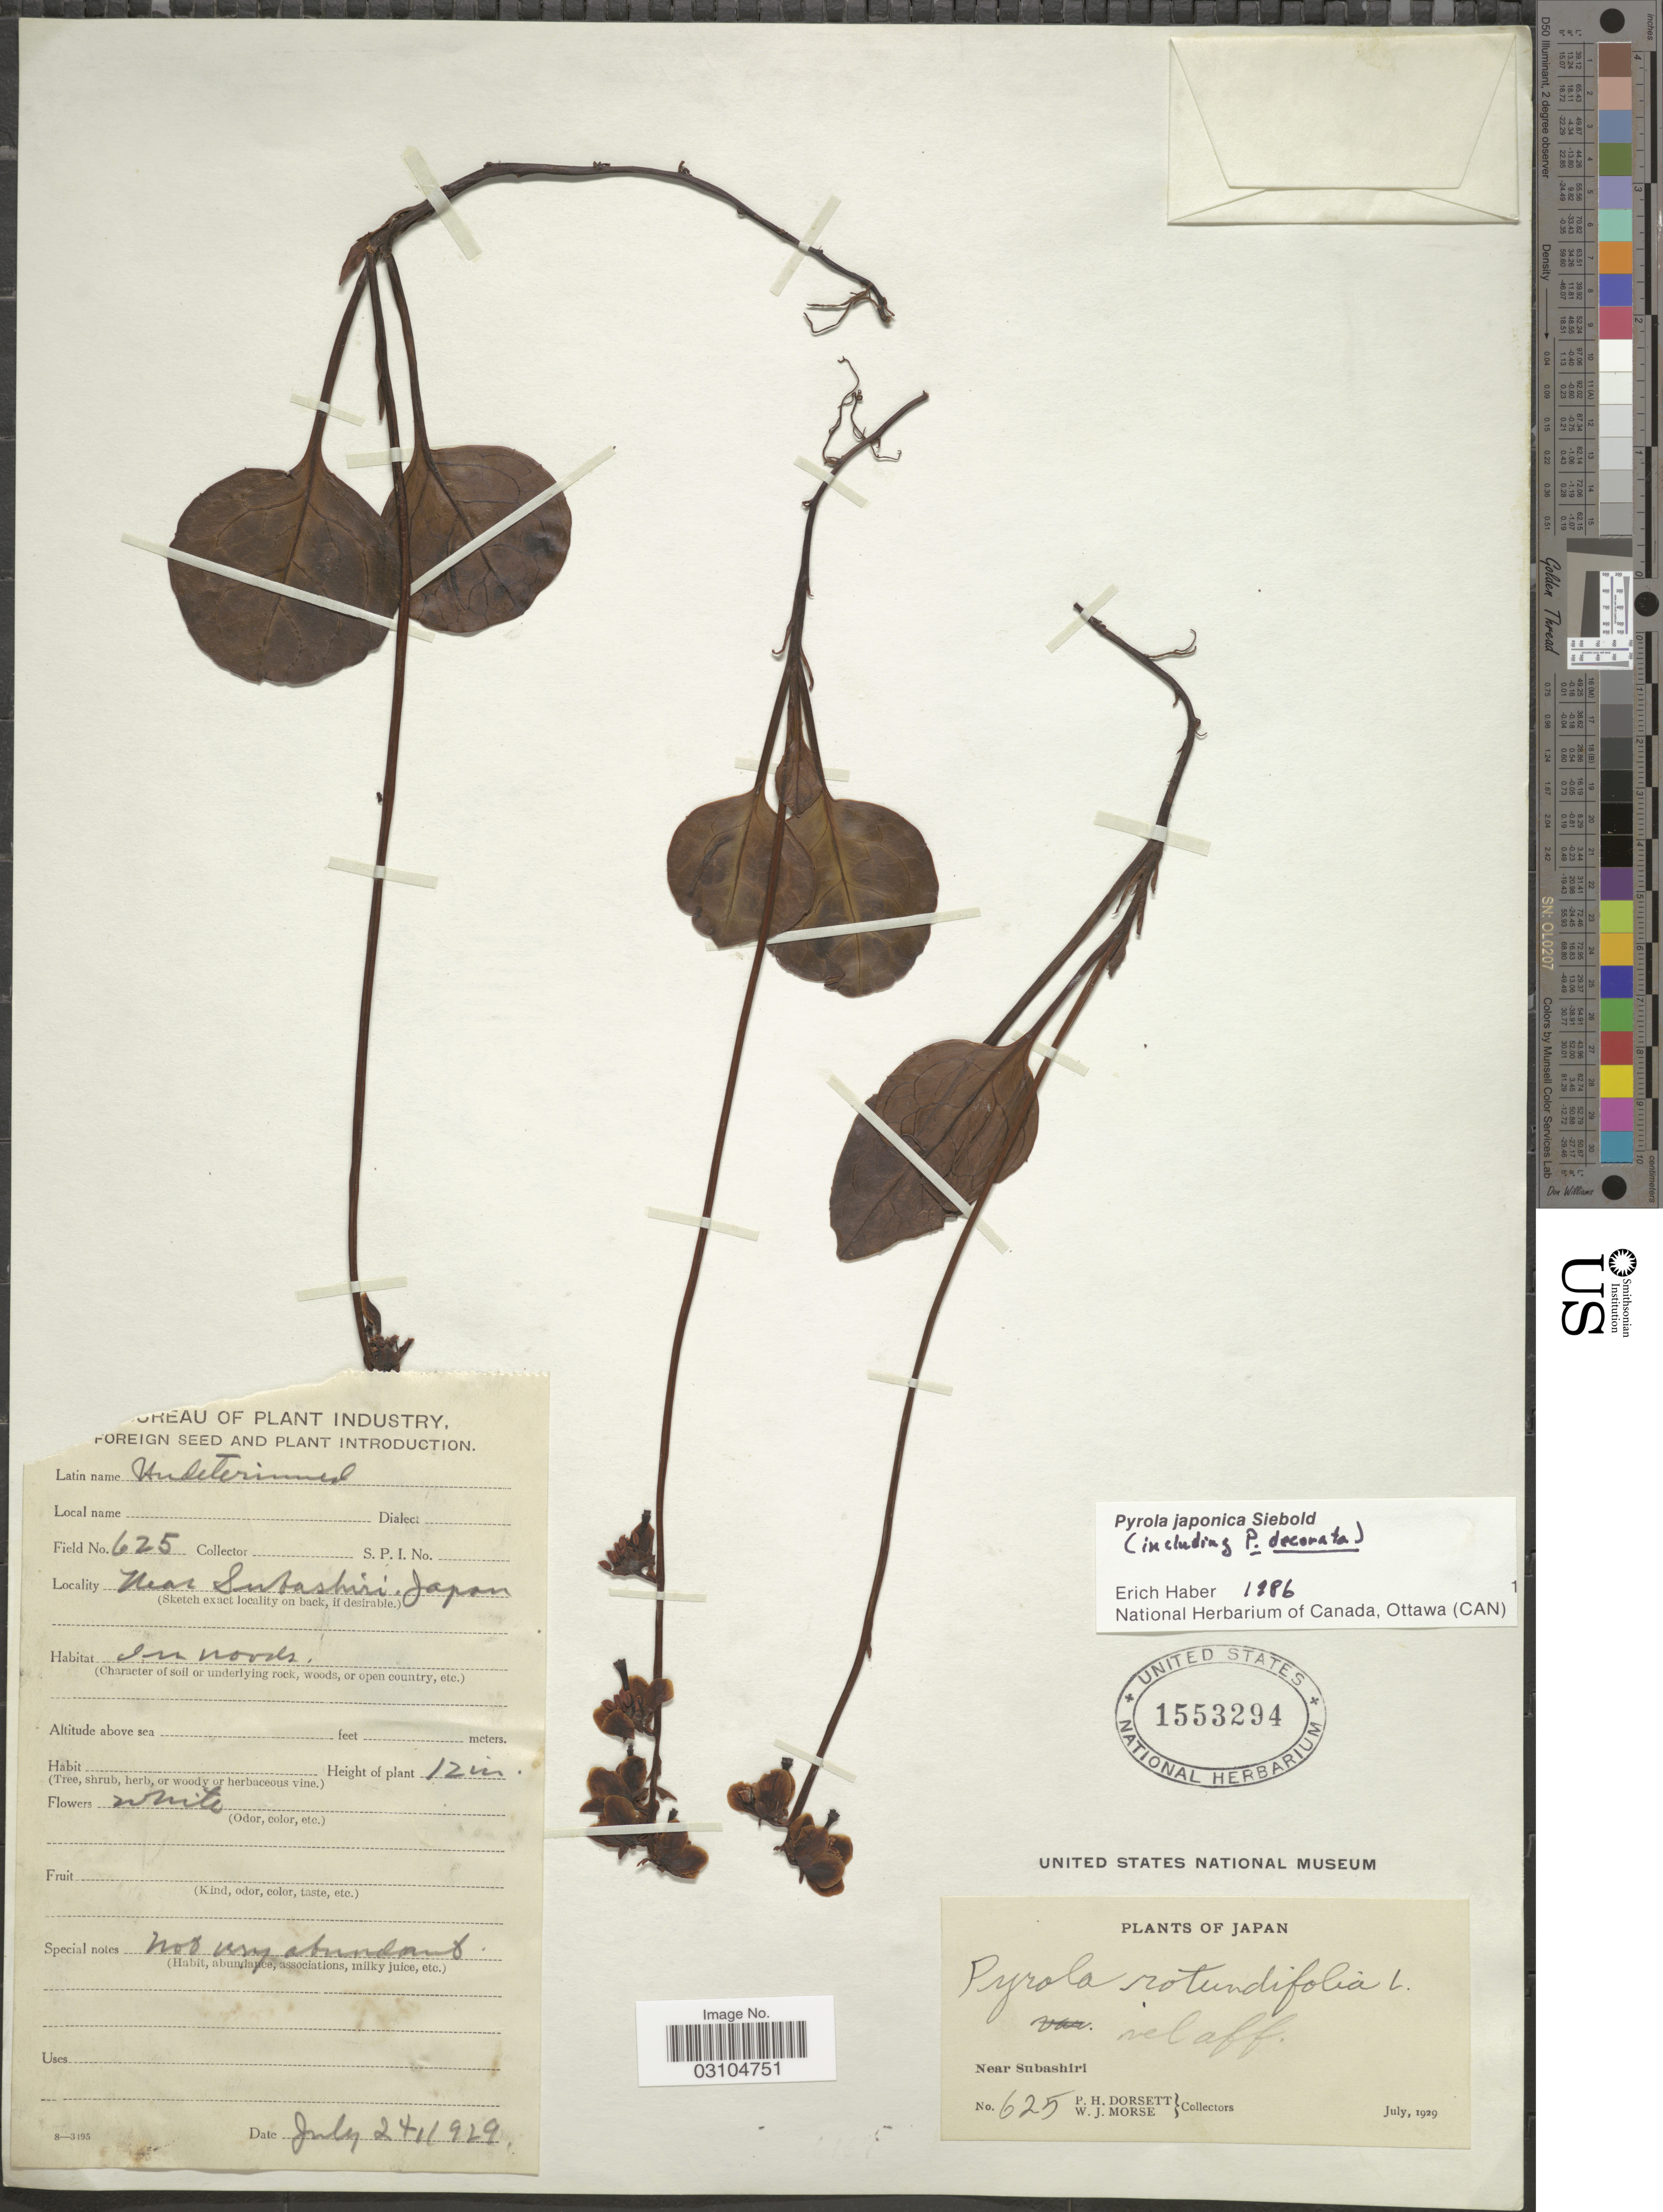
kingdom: Plantae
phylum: Tracheophyta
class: Magnoliopsida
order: Ericales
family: Ericaceae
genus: Pyrola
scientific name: Pyrola japonica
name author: Klenze ex Alef.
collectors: P. H. Dorsett & W. J. Morse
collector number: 625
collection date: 1929-07-24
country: Japan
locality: Near Subashiri.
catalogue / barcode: US 1553294